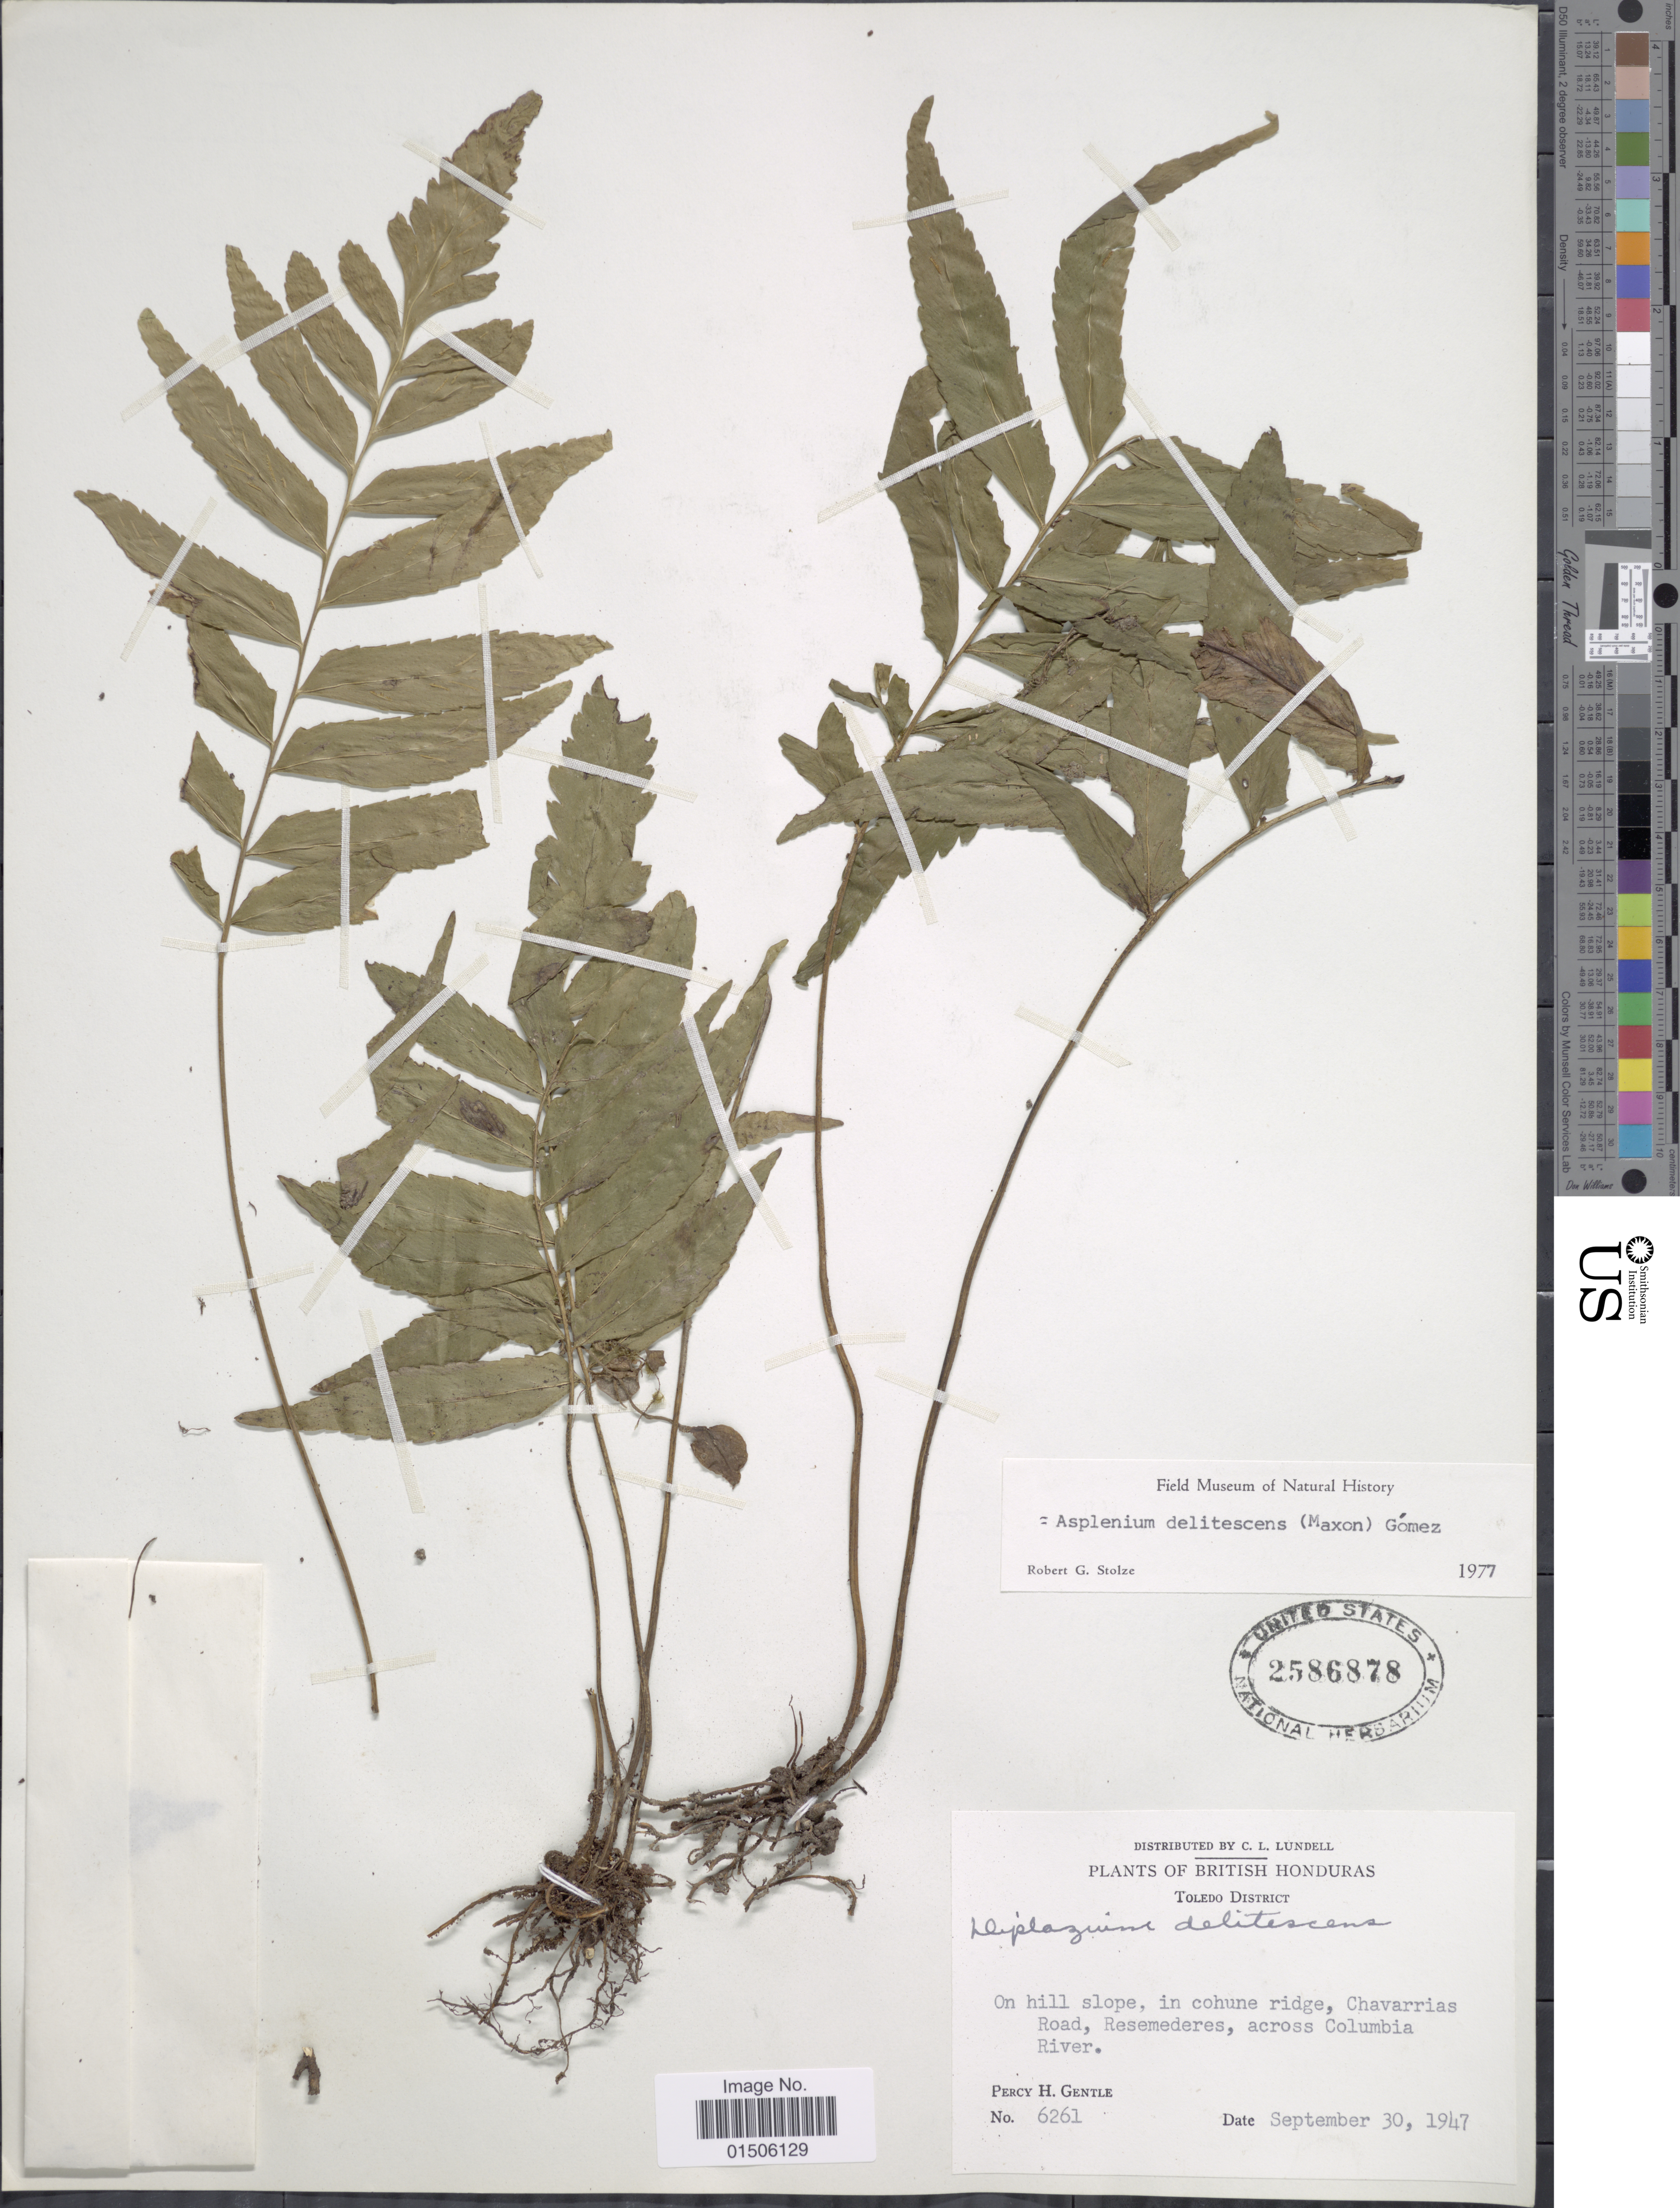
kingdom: Plantae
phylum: Tracheophyta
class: Polypodiopsida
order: Polypodiales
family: Aspleniaceae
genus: Asplenium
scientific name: Asplenium delitescens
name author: (Maxon) L.D. Gómez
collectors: P. H. Gentle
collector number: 6261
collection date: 1947-09-30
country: Belize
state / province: Toledo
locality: British Honduras, Toledo District, On hill slope, in cohune ridge, Chavarrias Road, Resemederes, across Columbia River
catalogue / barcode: US 2586878